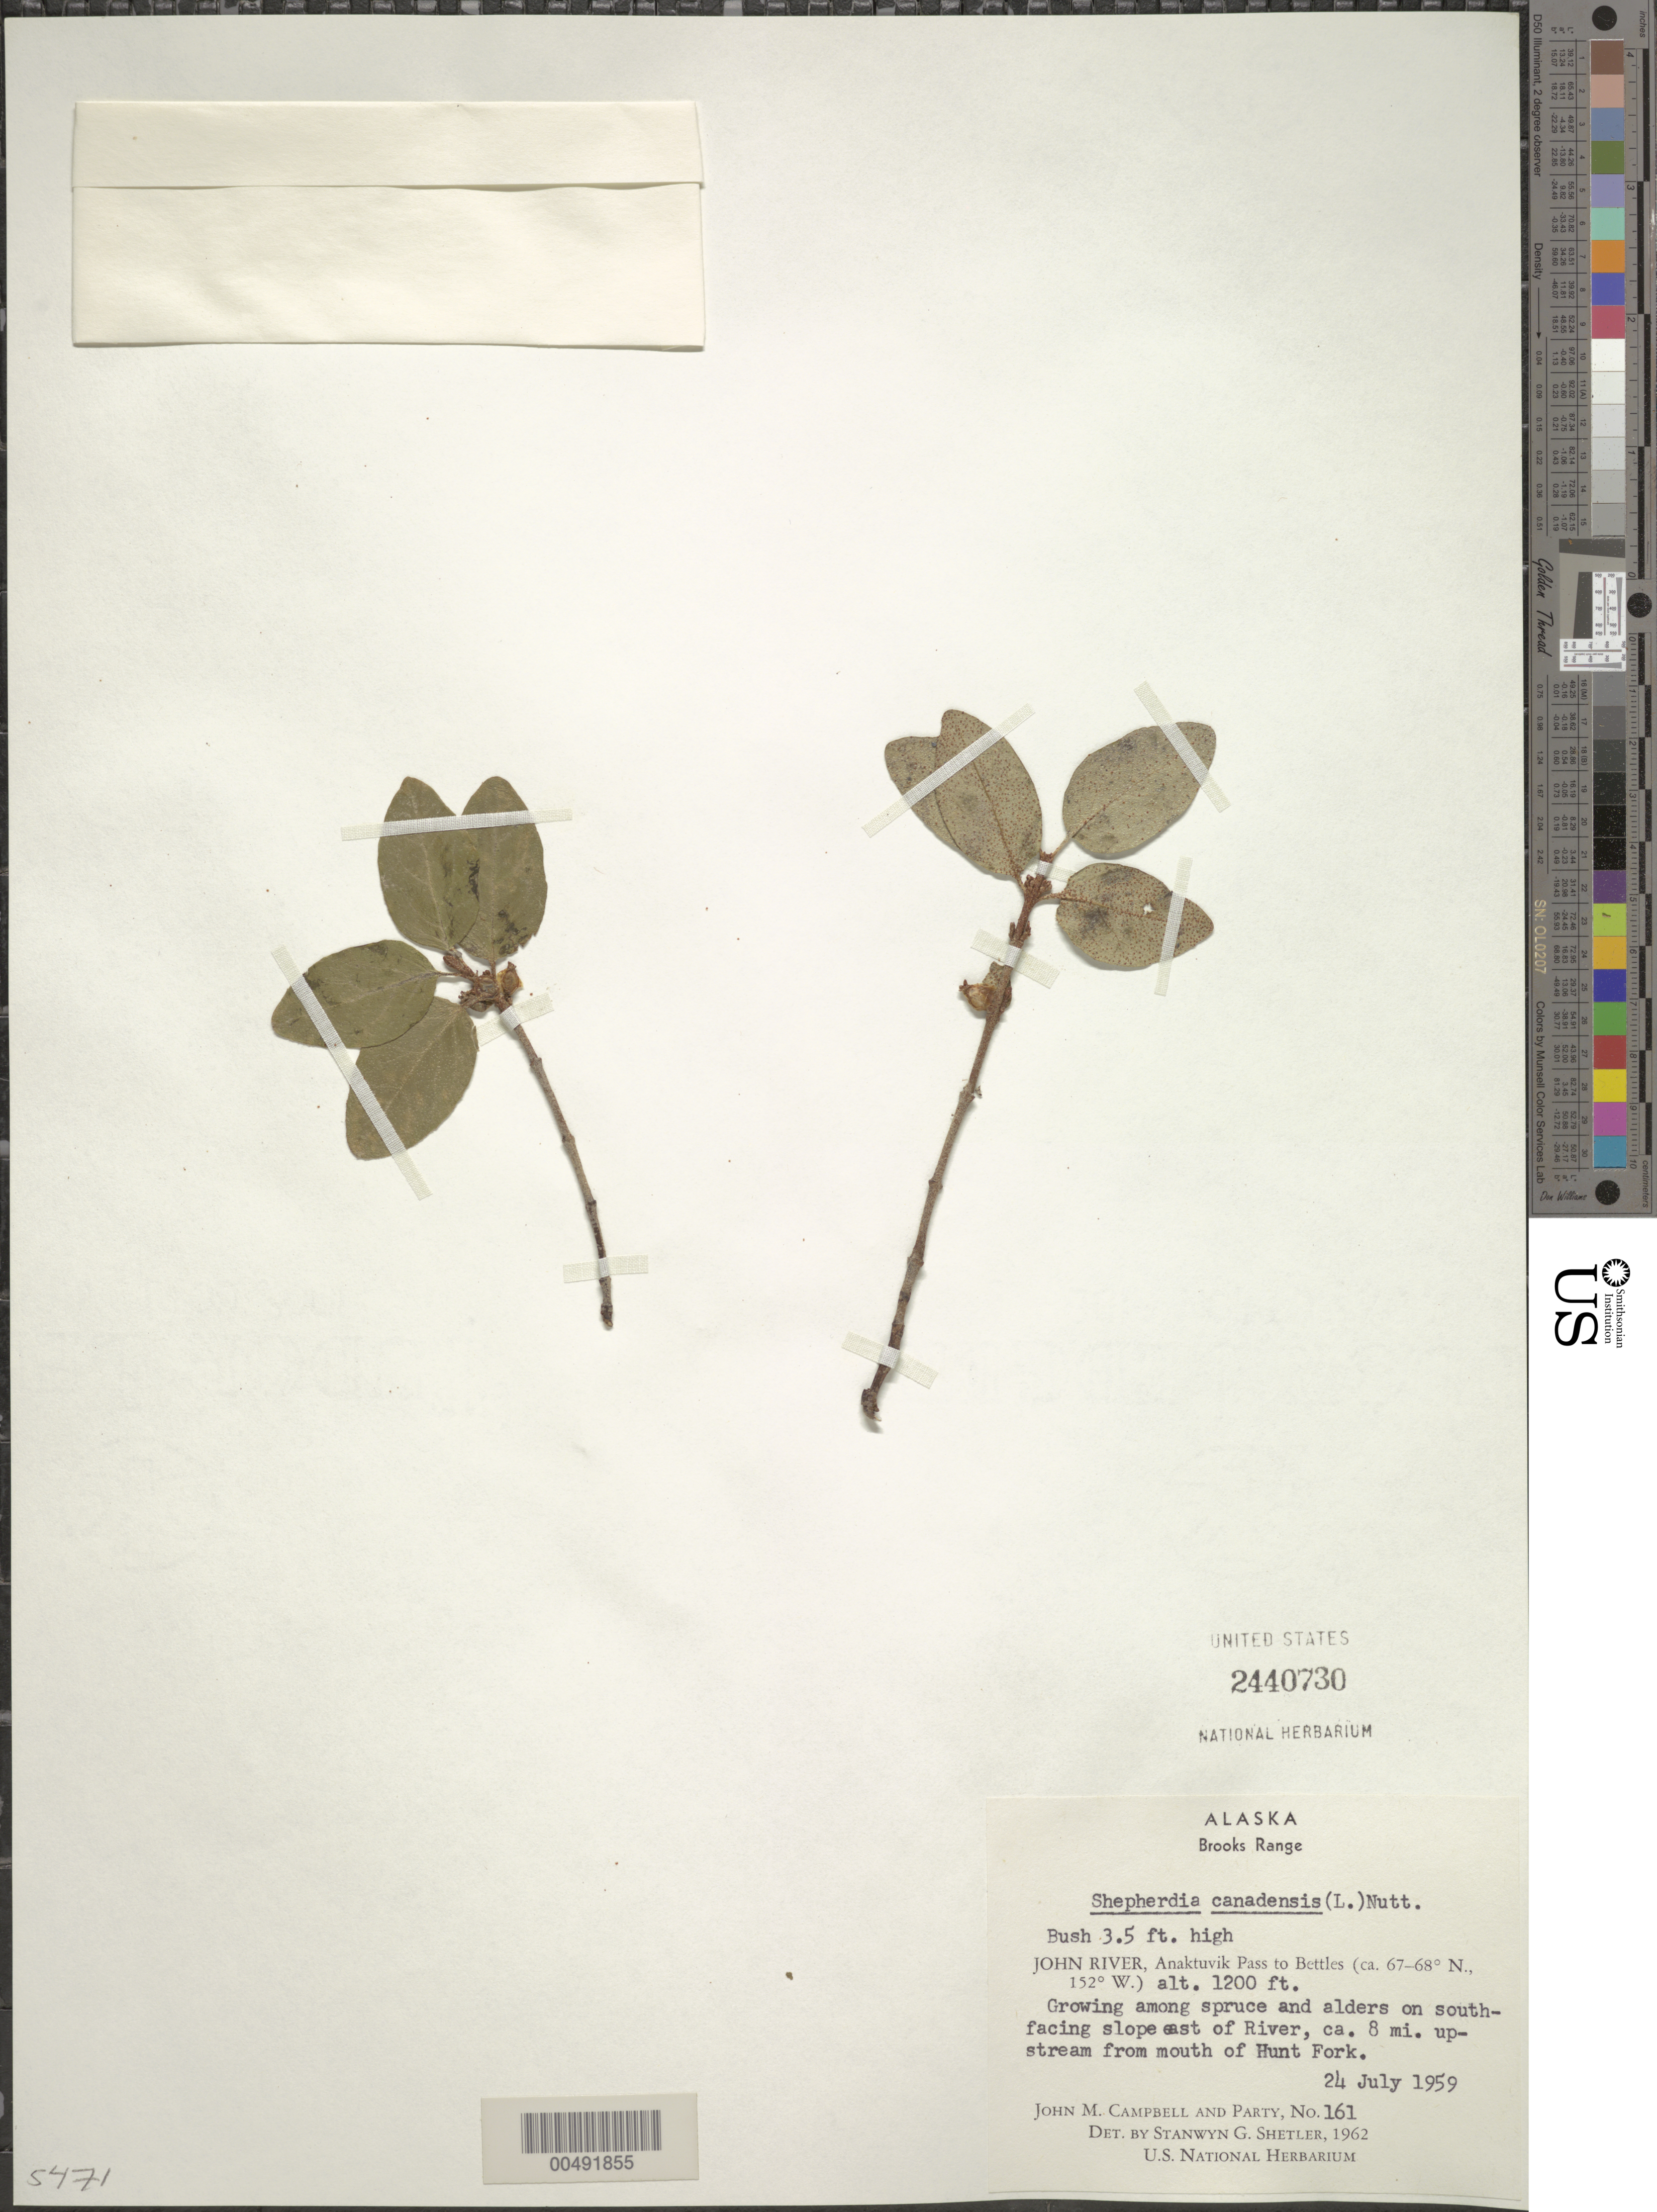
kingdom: Plantae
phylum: Tracheophyta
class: Magnoliopsida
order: Rosales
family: Elaeagnaceae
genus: Shepherdia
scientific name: Shepherdia canadensis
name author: (L.) Nutt.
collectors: J. M. Campbell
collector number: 161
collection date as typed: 24 Jul 1959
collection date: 1959-07-24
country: United States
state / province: Alaska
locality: Brooks Range, John River, Anaktuvuk Pass to Bettles, ca. 8 mi. upstream from mouth of Hunt Fork (lat/long recorded as: lat=::: long=152:0:0:W)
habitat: growing among spruce and alders on south facing slope east of river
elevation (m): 366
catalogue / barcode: US 2440730